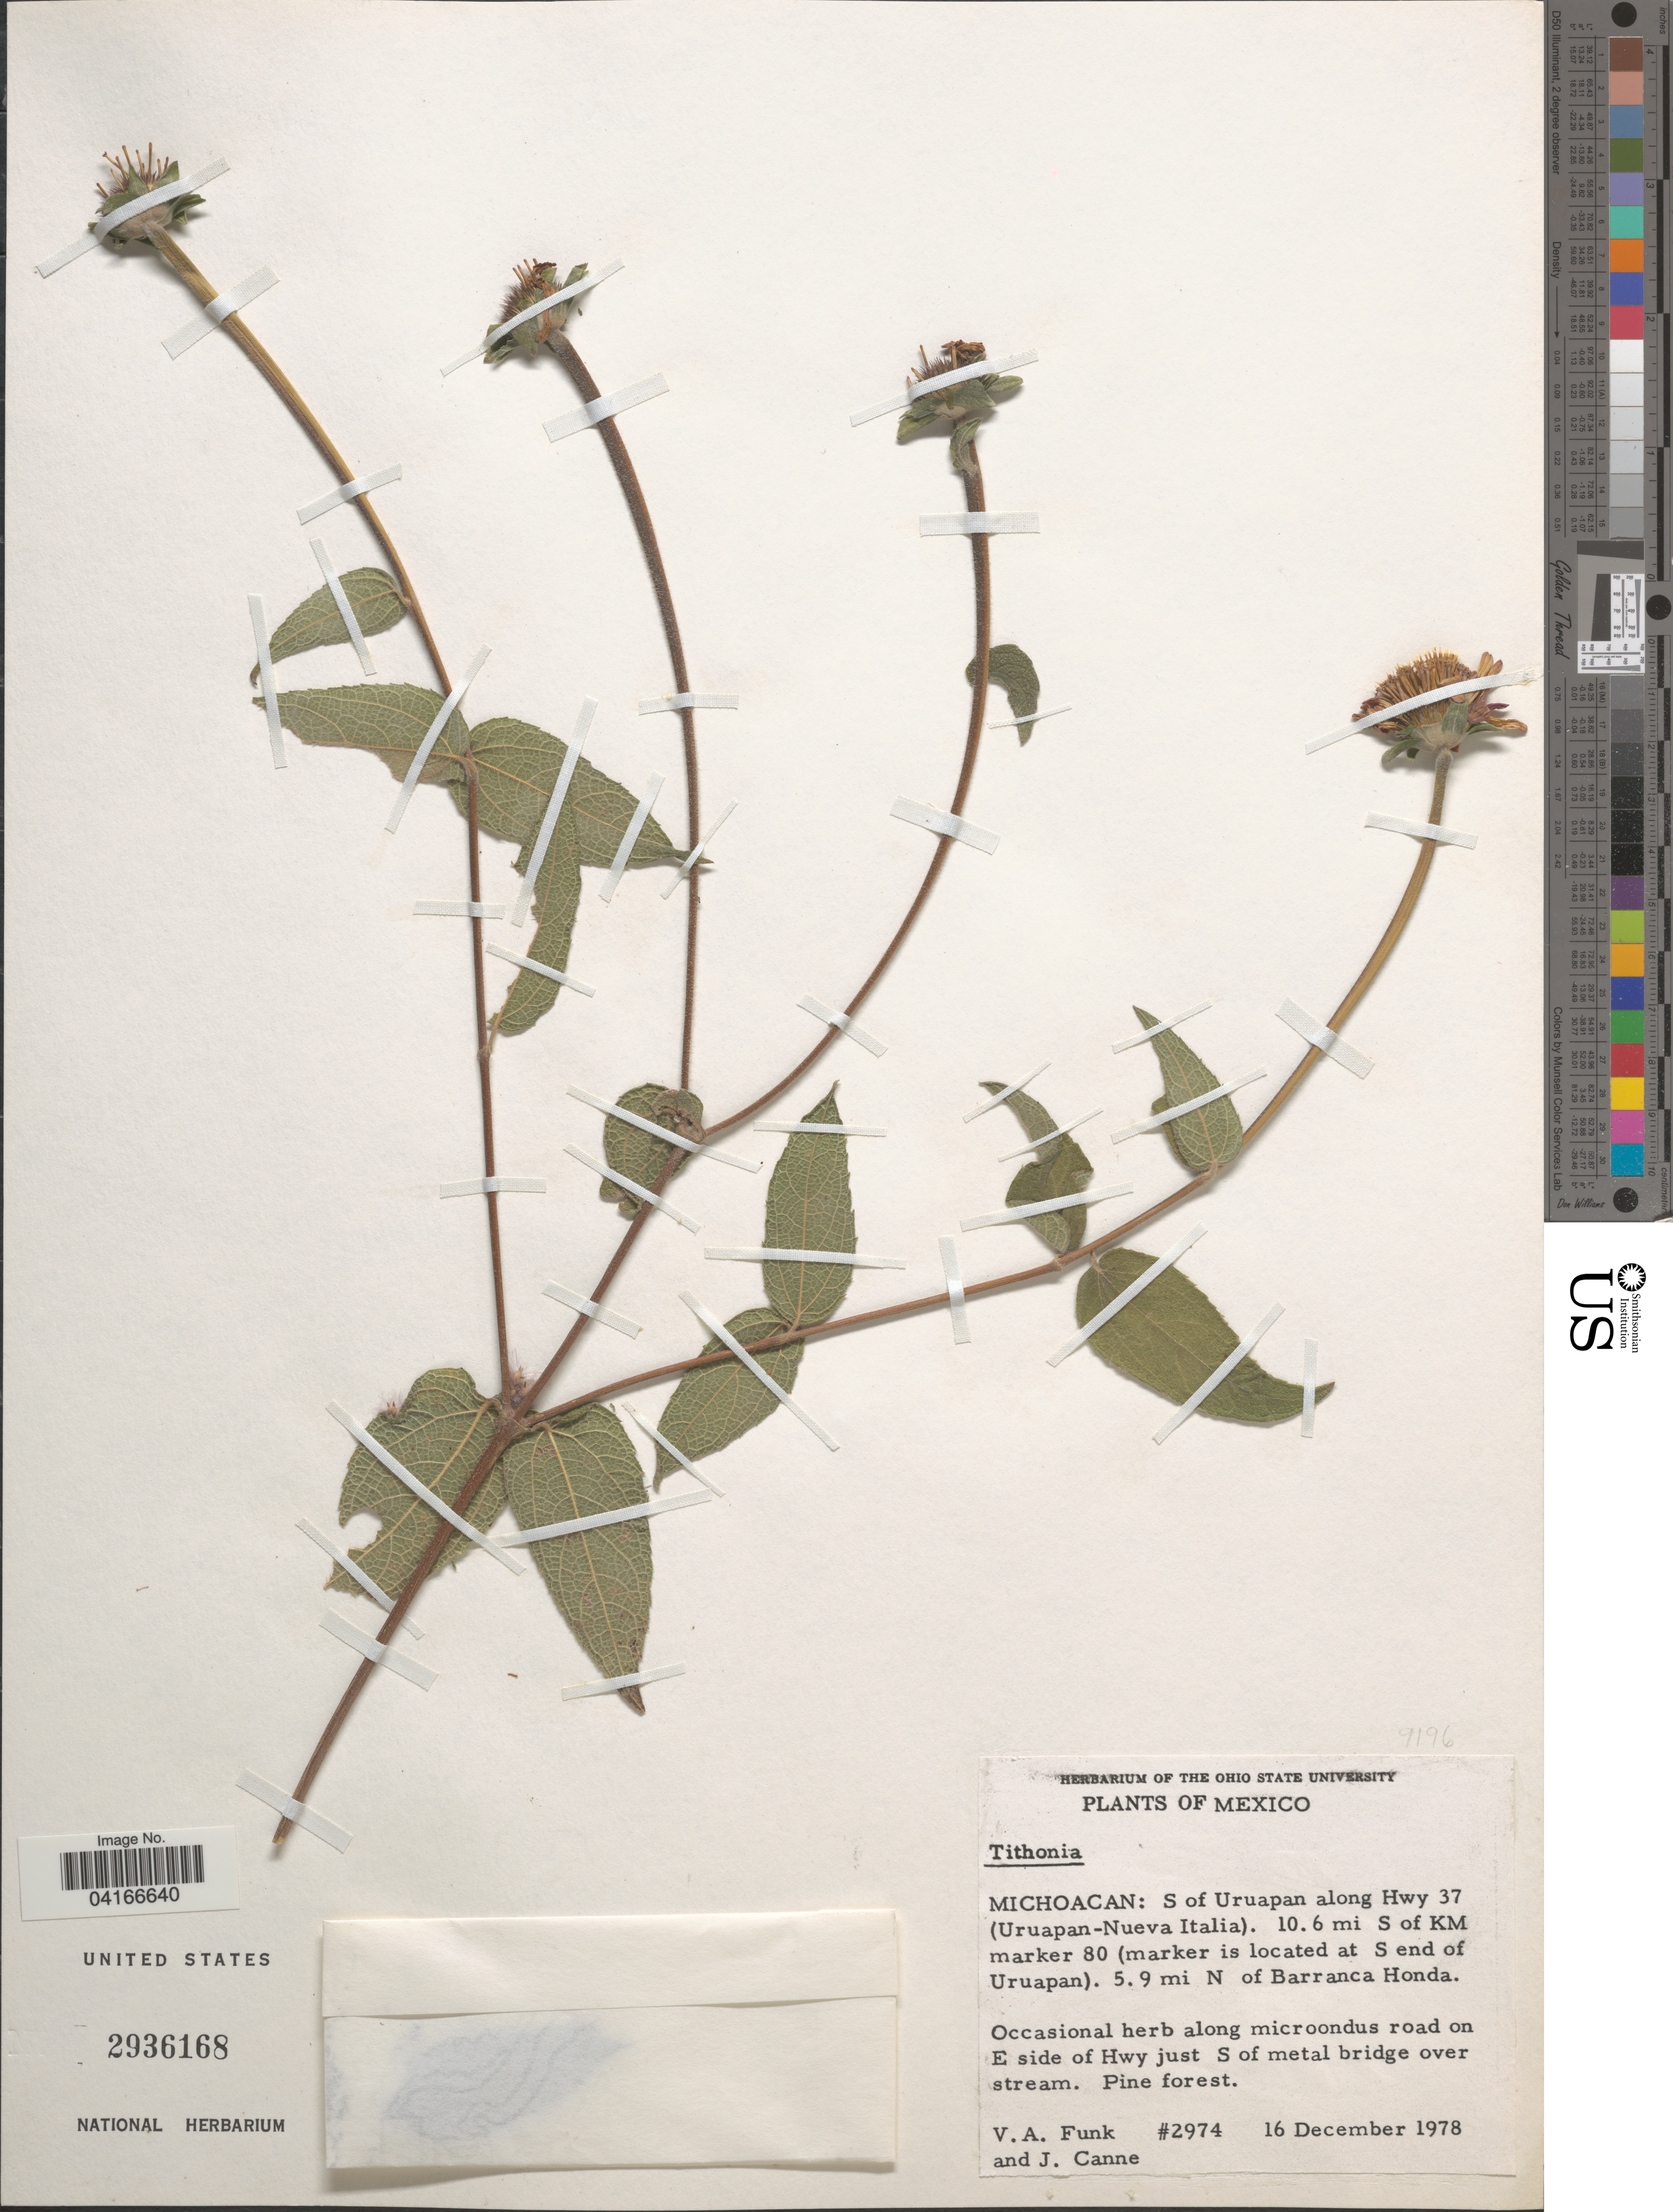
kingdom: Plantae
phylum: Tracheophyta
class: Magnoliopsida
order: Asterales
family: Asteraceae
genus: Tithonia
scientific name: Tithonia sp.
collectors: V. Funk & J. M. Canne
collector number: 2974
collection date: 1978-12-16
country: Mexico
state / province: Michoacán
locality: S of Uruapan along Hwy 37 (Uruapan-Nueva Italia). 10.6 mi S of KM marker 80 (marker isolated at S end of Uruapan). 5.9 mi N of Barranca Honda. On E side of Hwy just S of metal bridge over stream.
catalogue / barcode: US 2936168